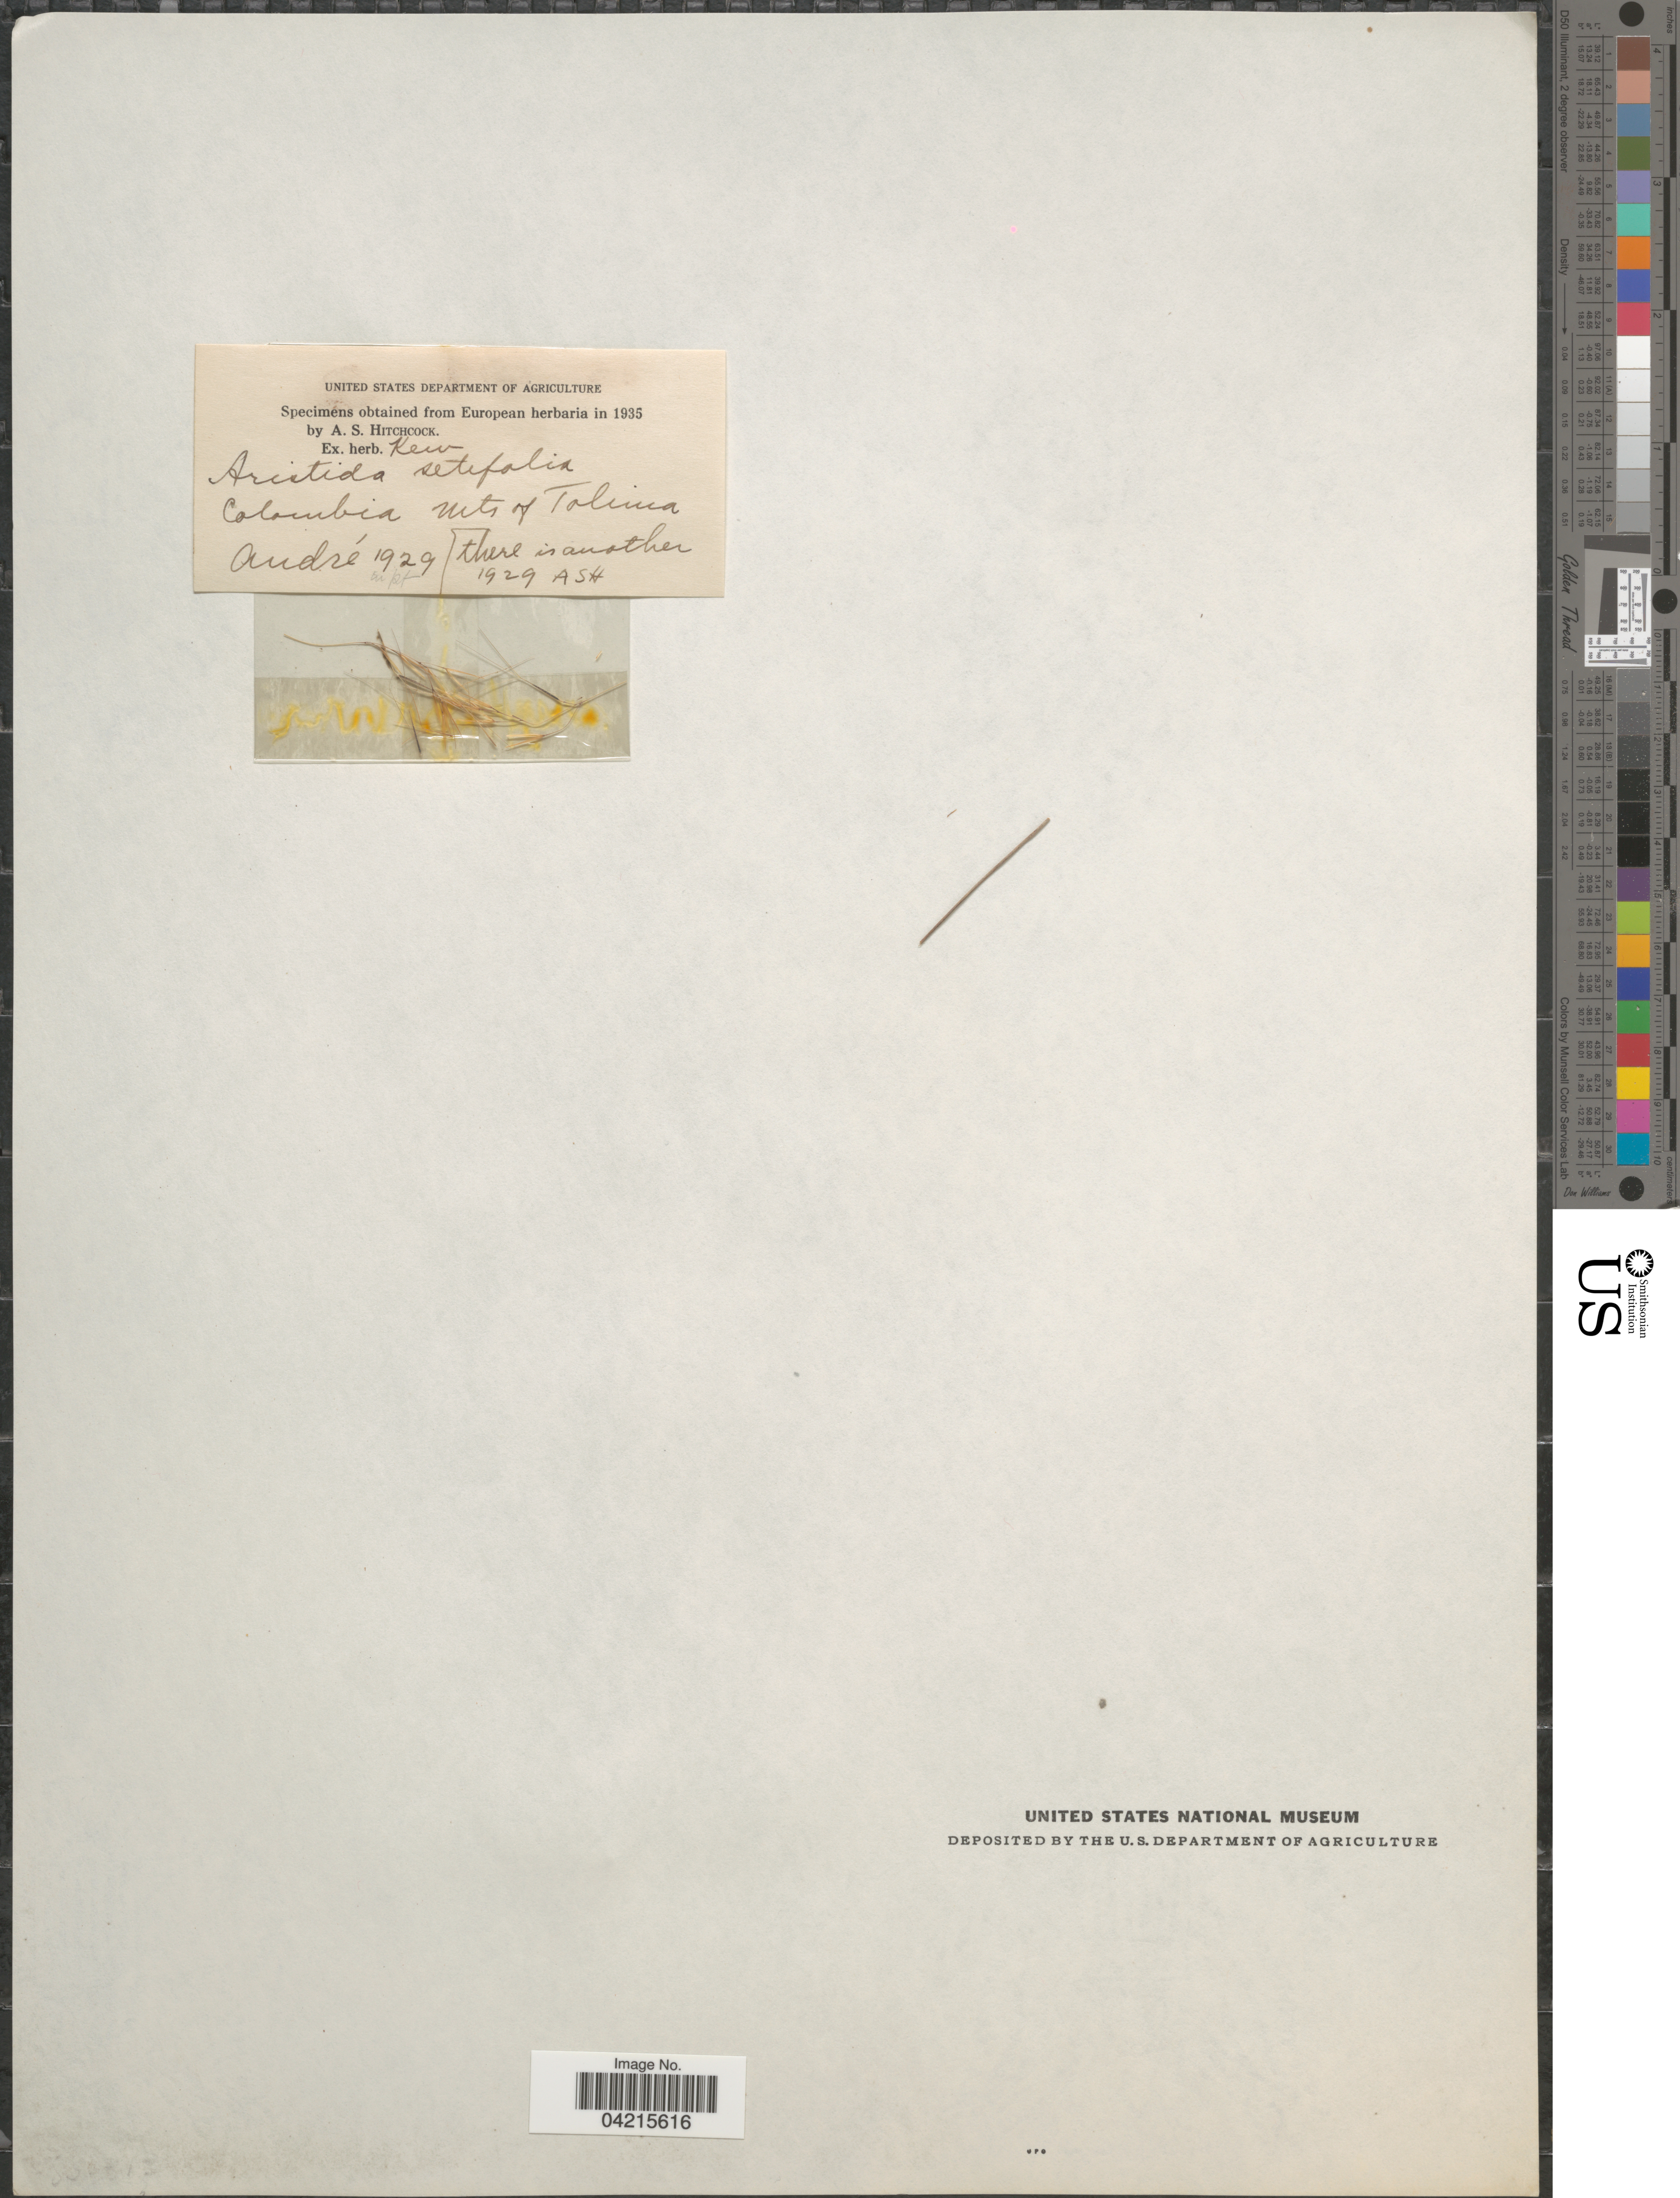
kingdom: Plantae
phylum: Tracheophyta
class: Liliopsida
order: Poales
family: Poaceae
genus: Aristida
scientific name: Aristida setifolia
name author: Kunth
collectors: André, --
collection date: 1929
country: Colombia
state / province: Tolima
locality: Mts of Tolima.